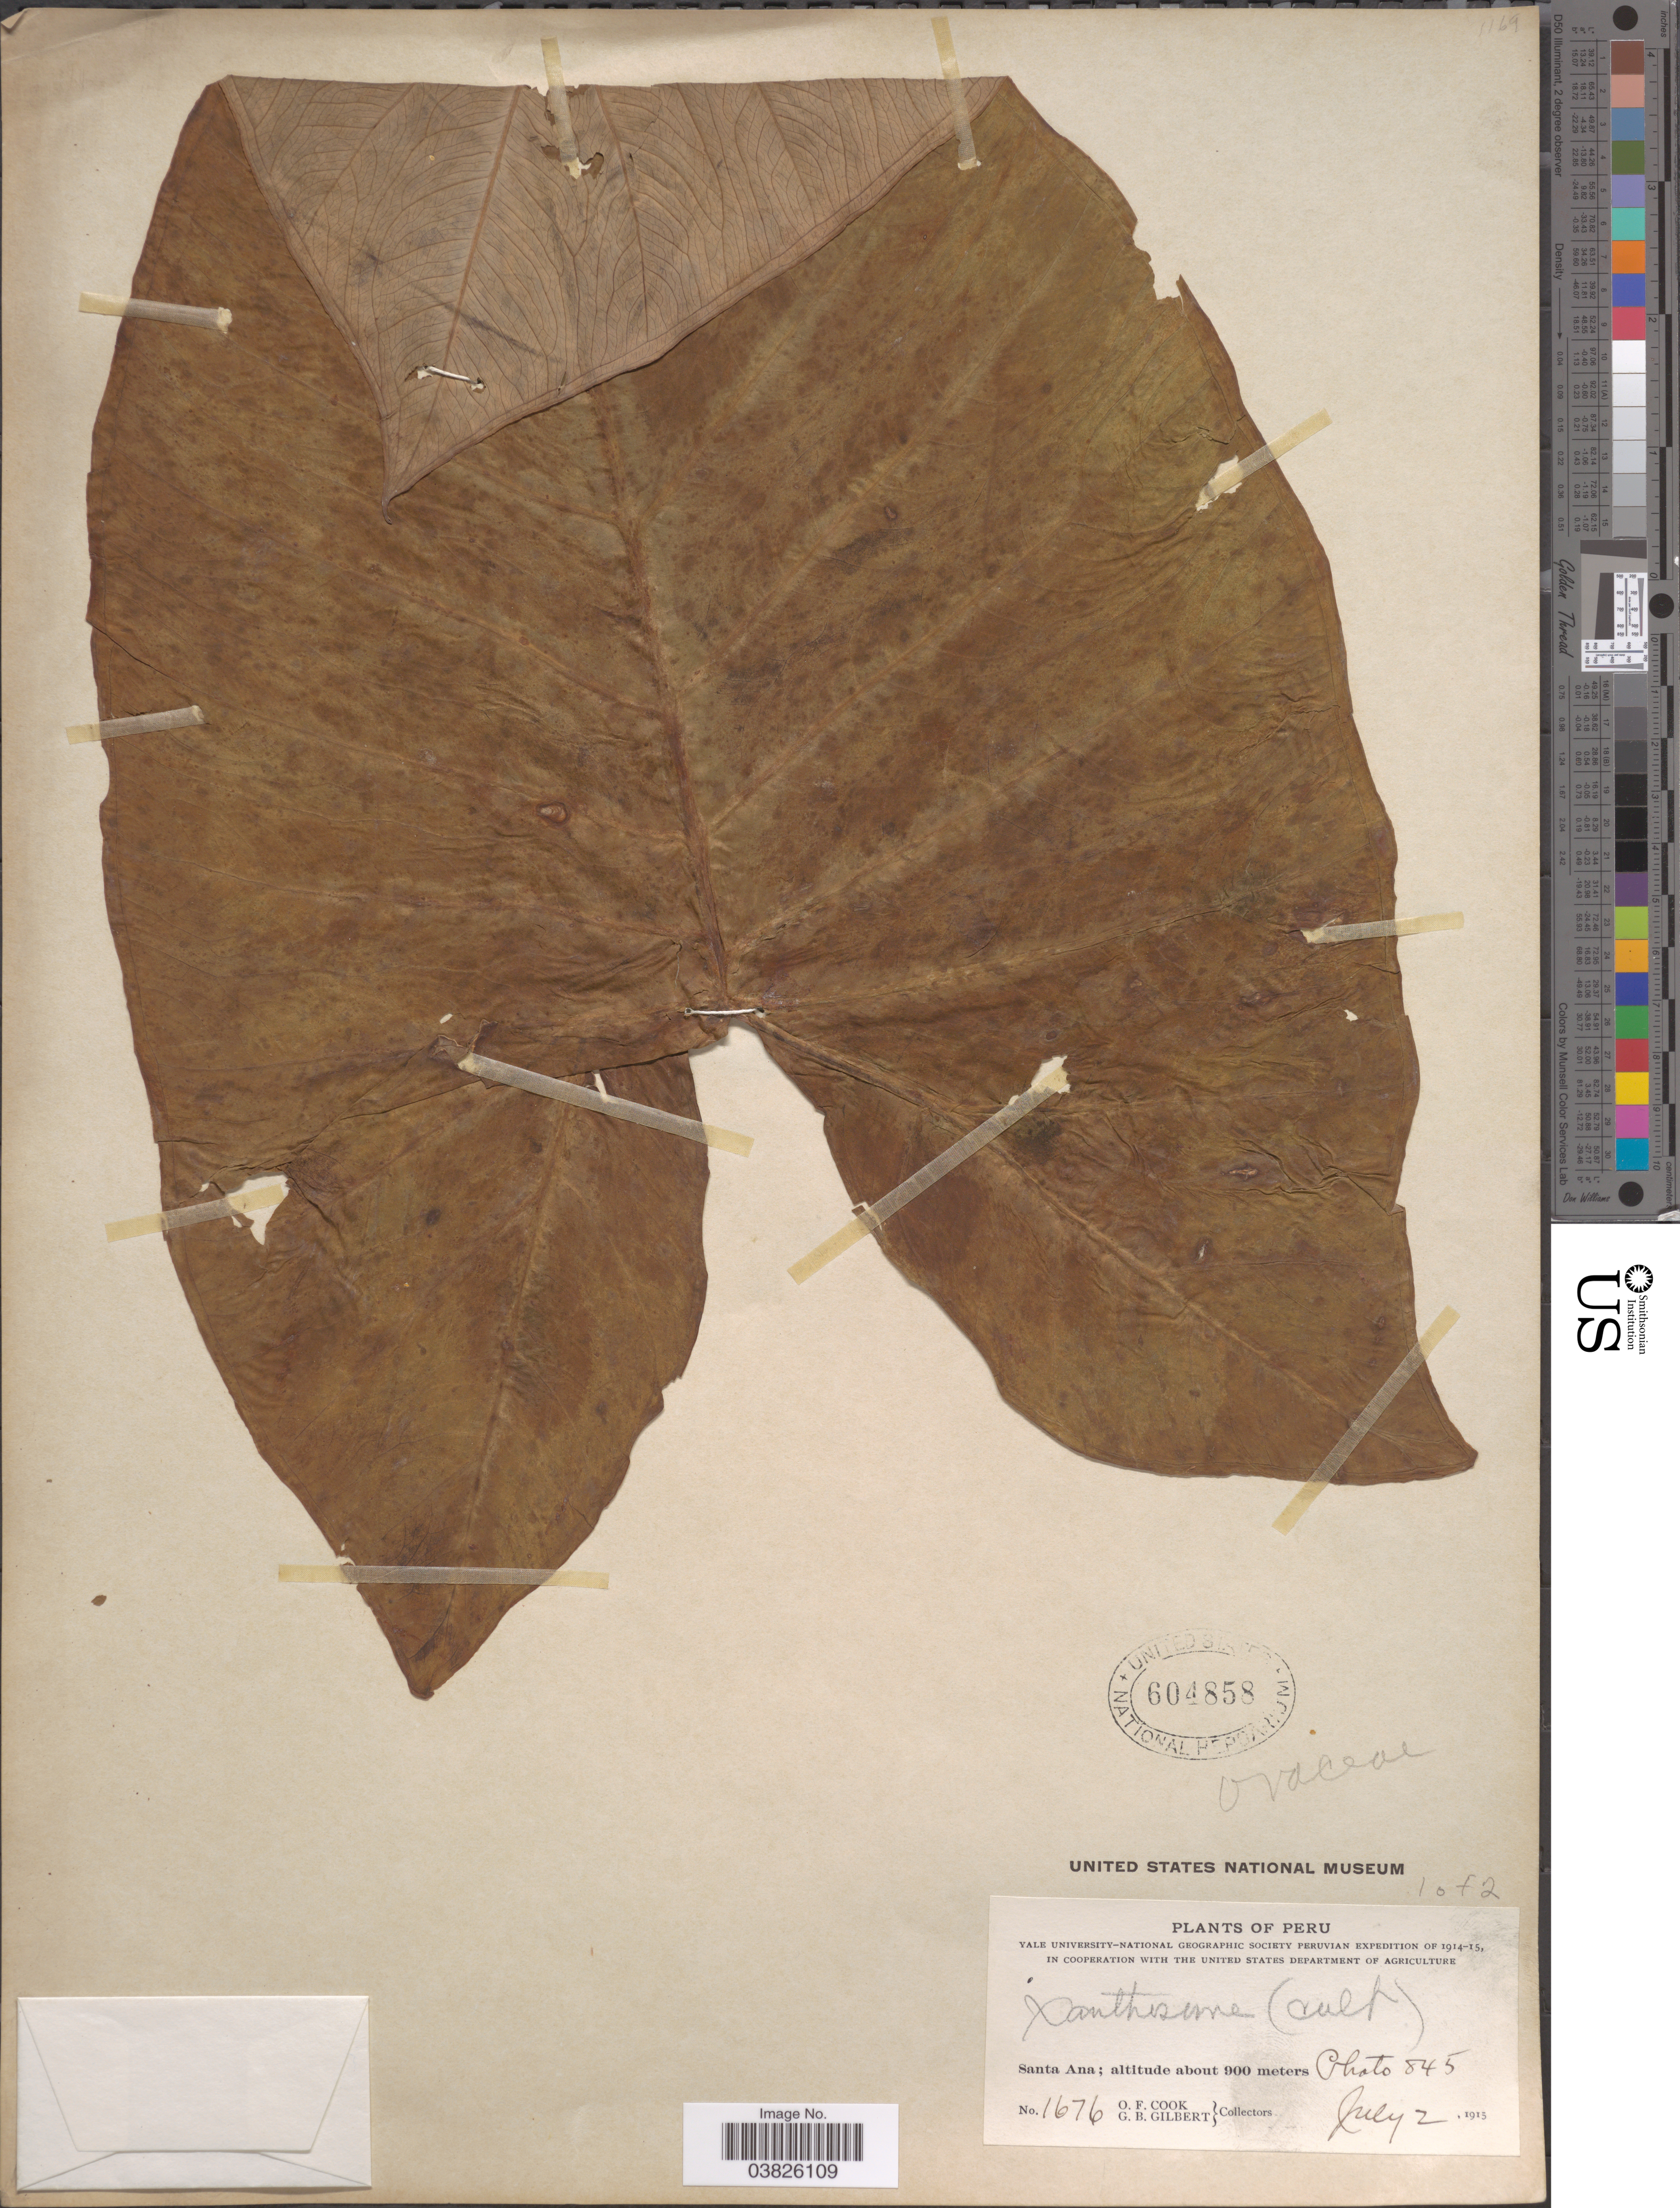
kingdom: Plantae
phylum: Tracheophyta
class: Liliopsida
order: Alismatales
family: Araceae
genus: Xanthosoma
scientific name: Xanthosoma sp.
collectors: O. F. Cook & G. B. Gilbert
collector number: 1676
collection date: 1915-07-02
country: Peru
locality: Santa Ana.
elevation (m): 900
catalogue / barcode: US 604858